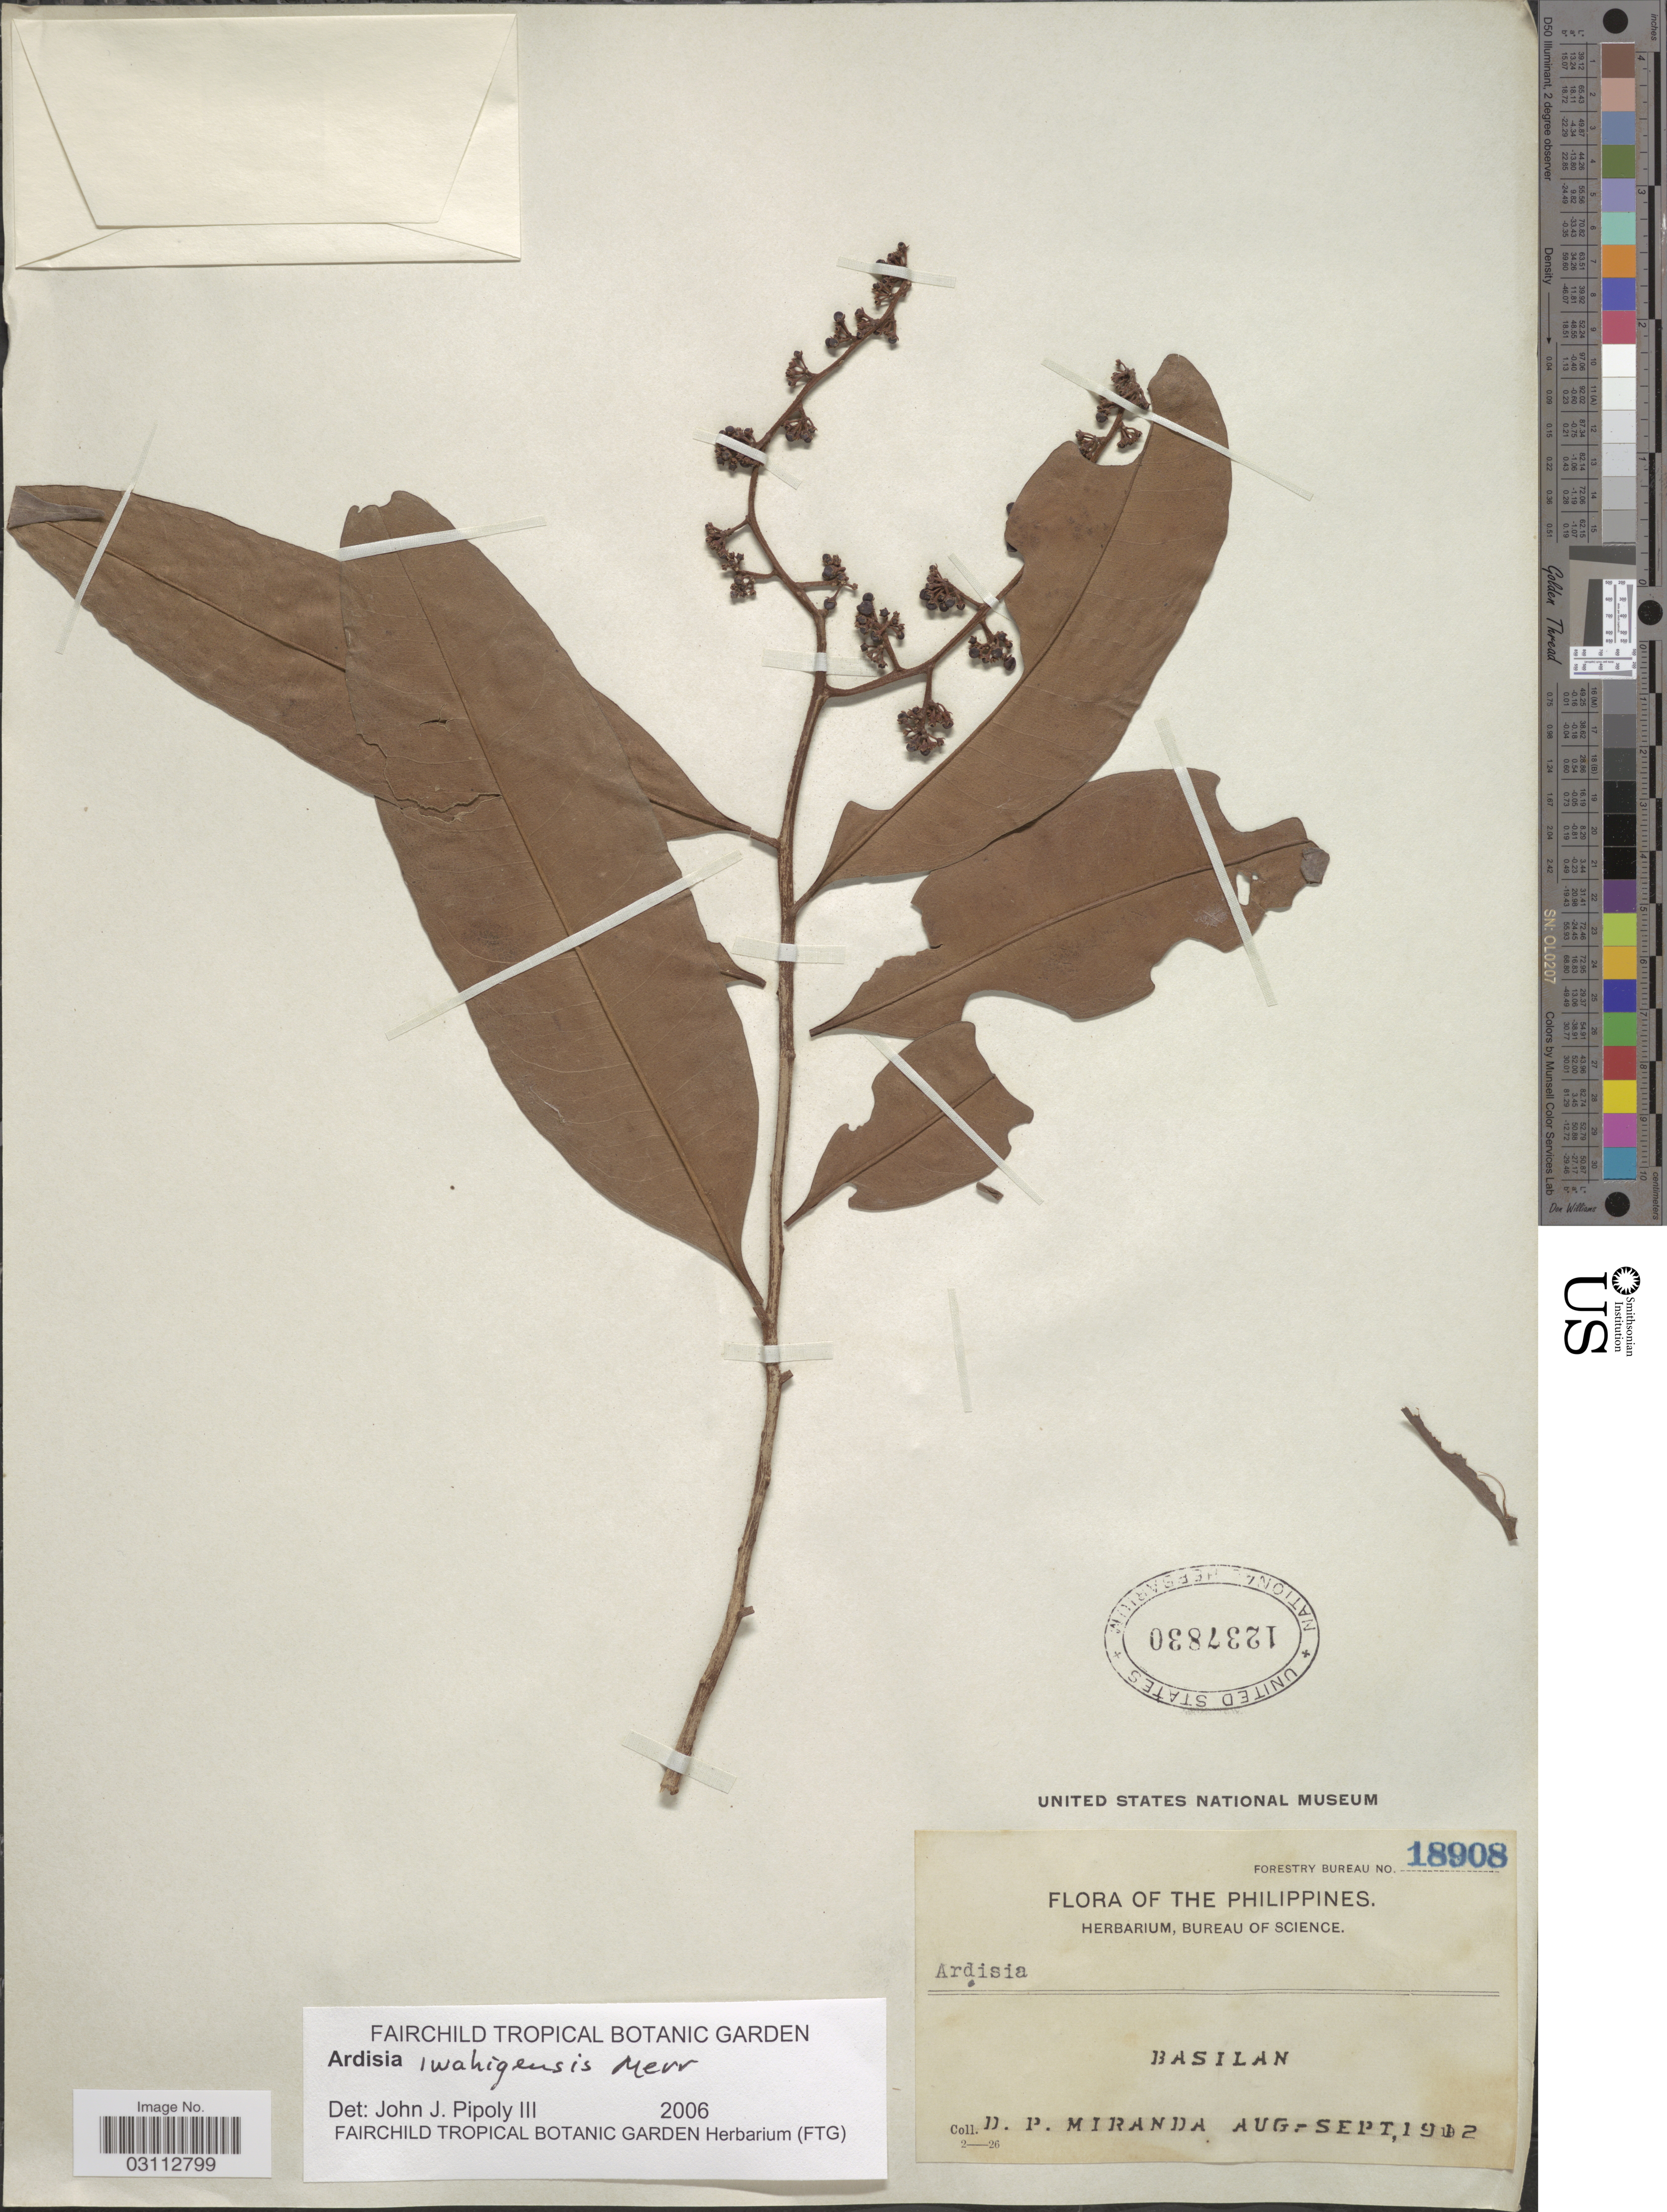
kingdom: Plantae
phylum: Tracheophyta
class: Magnoliopsida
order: Ericales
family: Primulaceae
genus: Ardisia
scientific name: Ardisia iwahigensis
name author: Elmer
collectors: D. P. Miranda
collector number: Forestry Bureau 18908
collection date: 1912-08/1912-09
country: Philippines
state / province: Muslim Mindanao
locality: Basilan.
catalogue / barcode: US 1237830